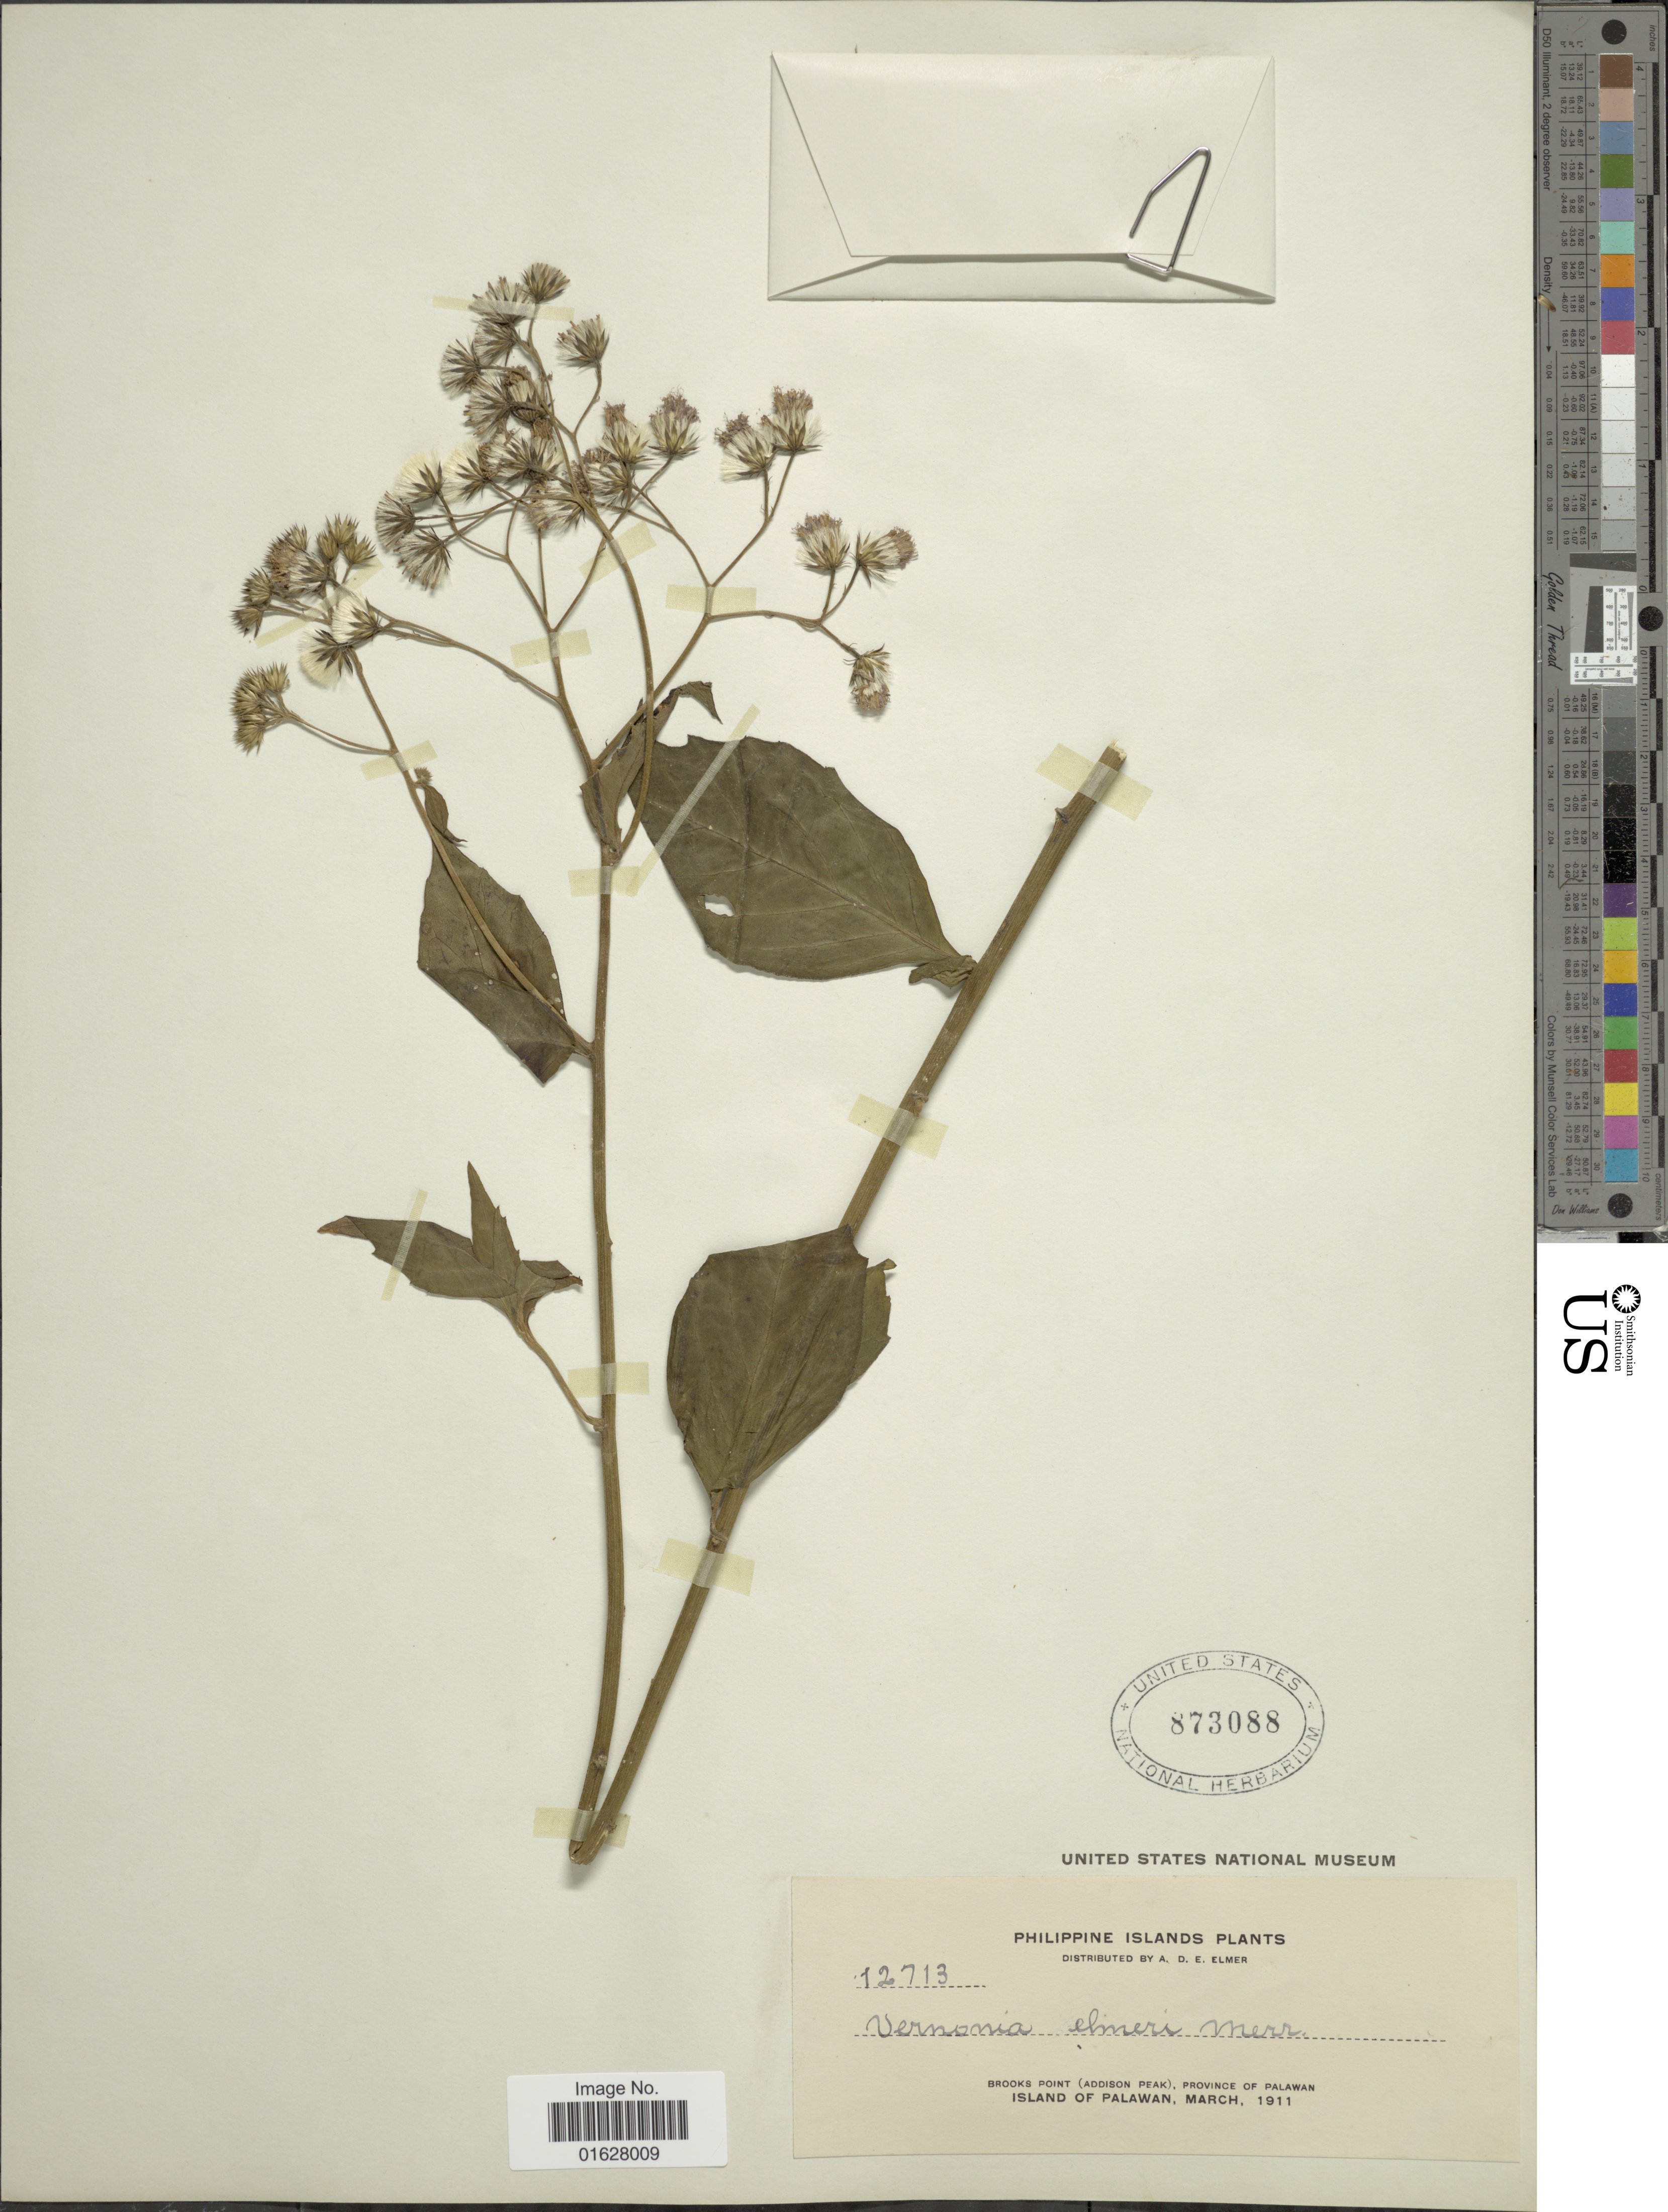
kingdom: Plantae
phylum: Tracheophyta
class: Magnoliopsida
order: Asterales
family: Asteraceae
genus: Vernonia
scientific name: Vernonia elmeri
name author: Merr.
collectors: A. D. E. Elmer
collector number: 12713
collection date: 1911-03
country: Philippines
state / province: Mimaropa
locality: Philippine Islands. Brooks Point (Addison Peak), Province of Palawan. Island of Palawan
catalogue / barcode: US 873088